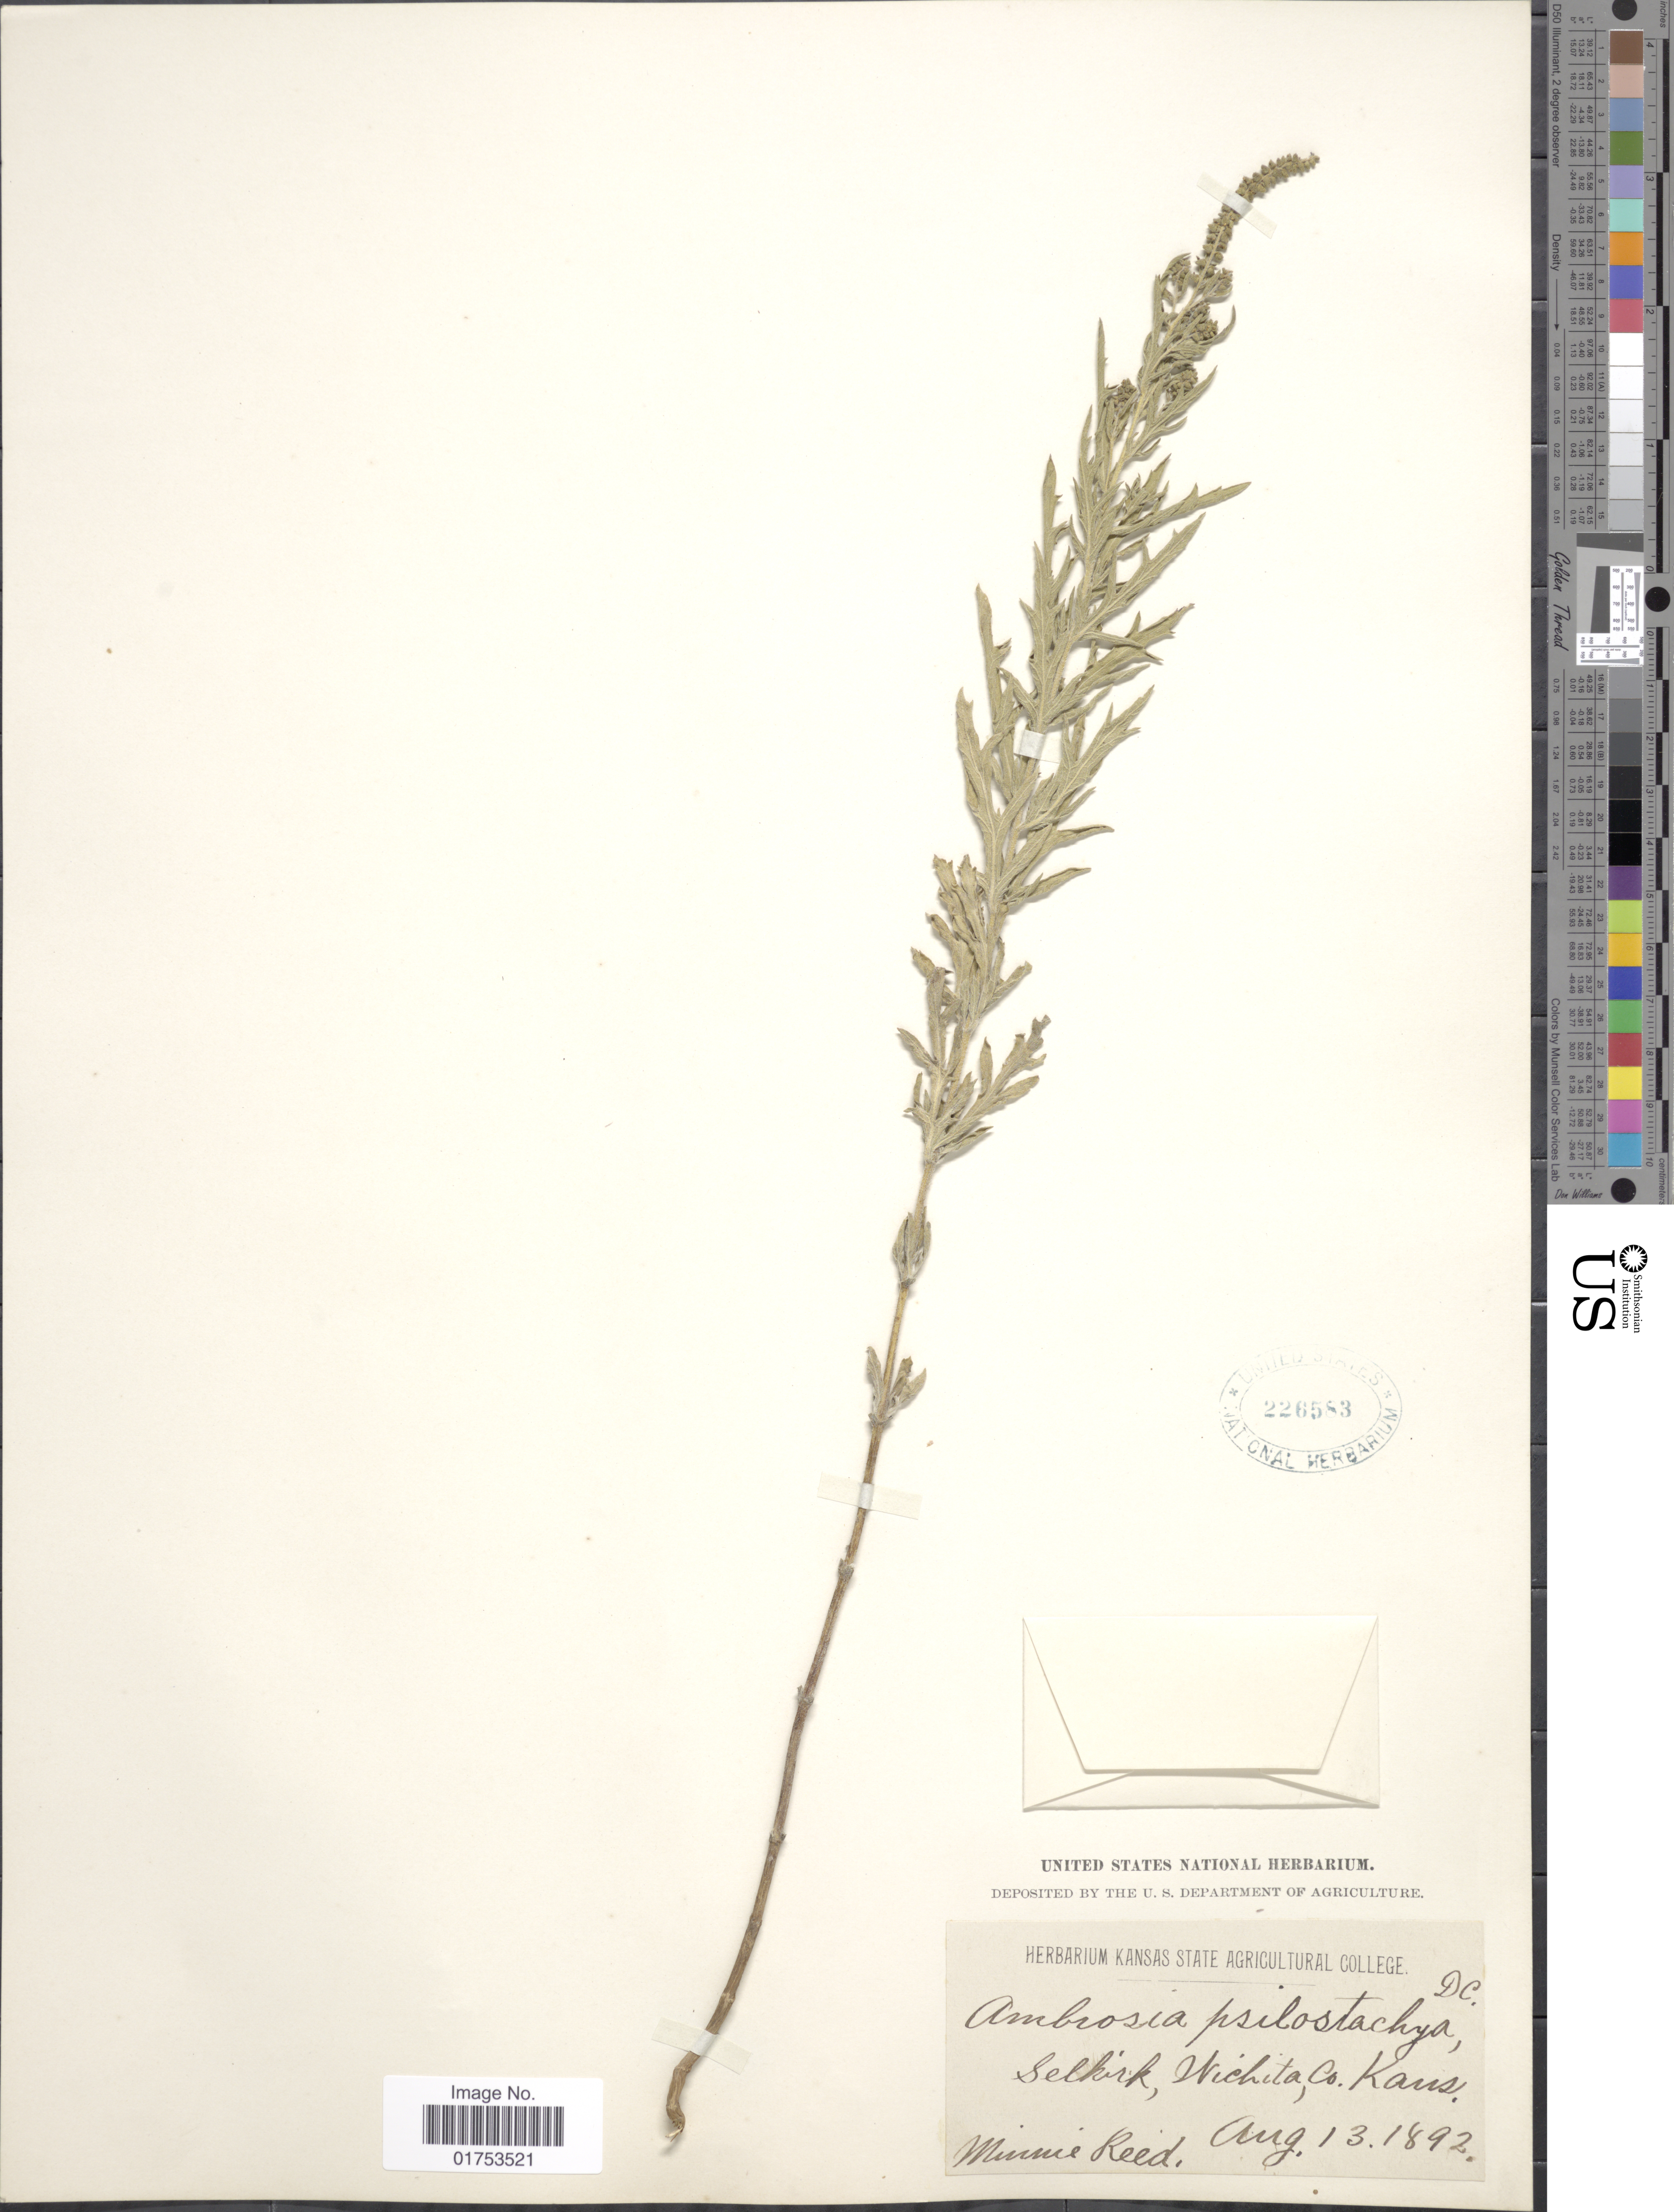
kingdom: Plantae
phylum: Tracheophyta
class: Magnoliopsida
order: Asterales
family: Asteraceae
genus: Ambrosia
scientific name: Ambrosia psilostachya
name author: DC.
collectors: M. Reed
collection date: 1892-08-13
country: United States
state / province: Kansas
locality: Selkirk, Wichita Co.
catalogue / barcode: US 226583